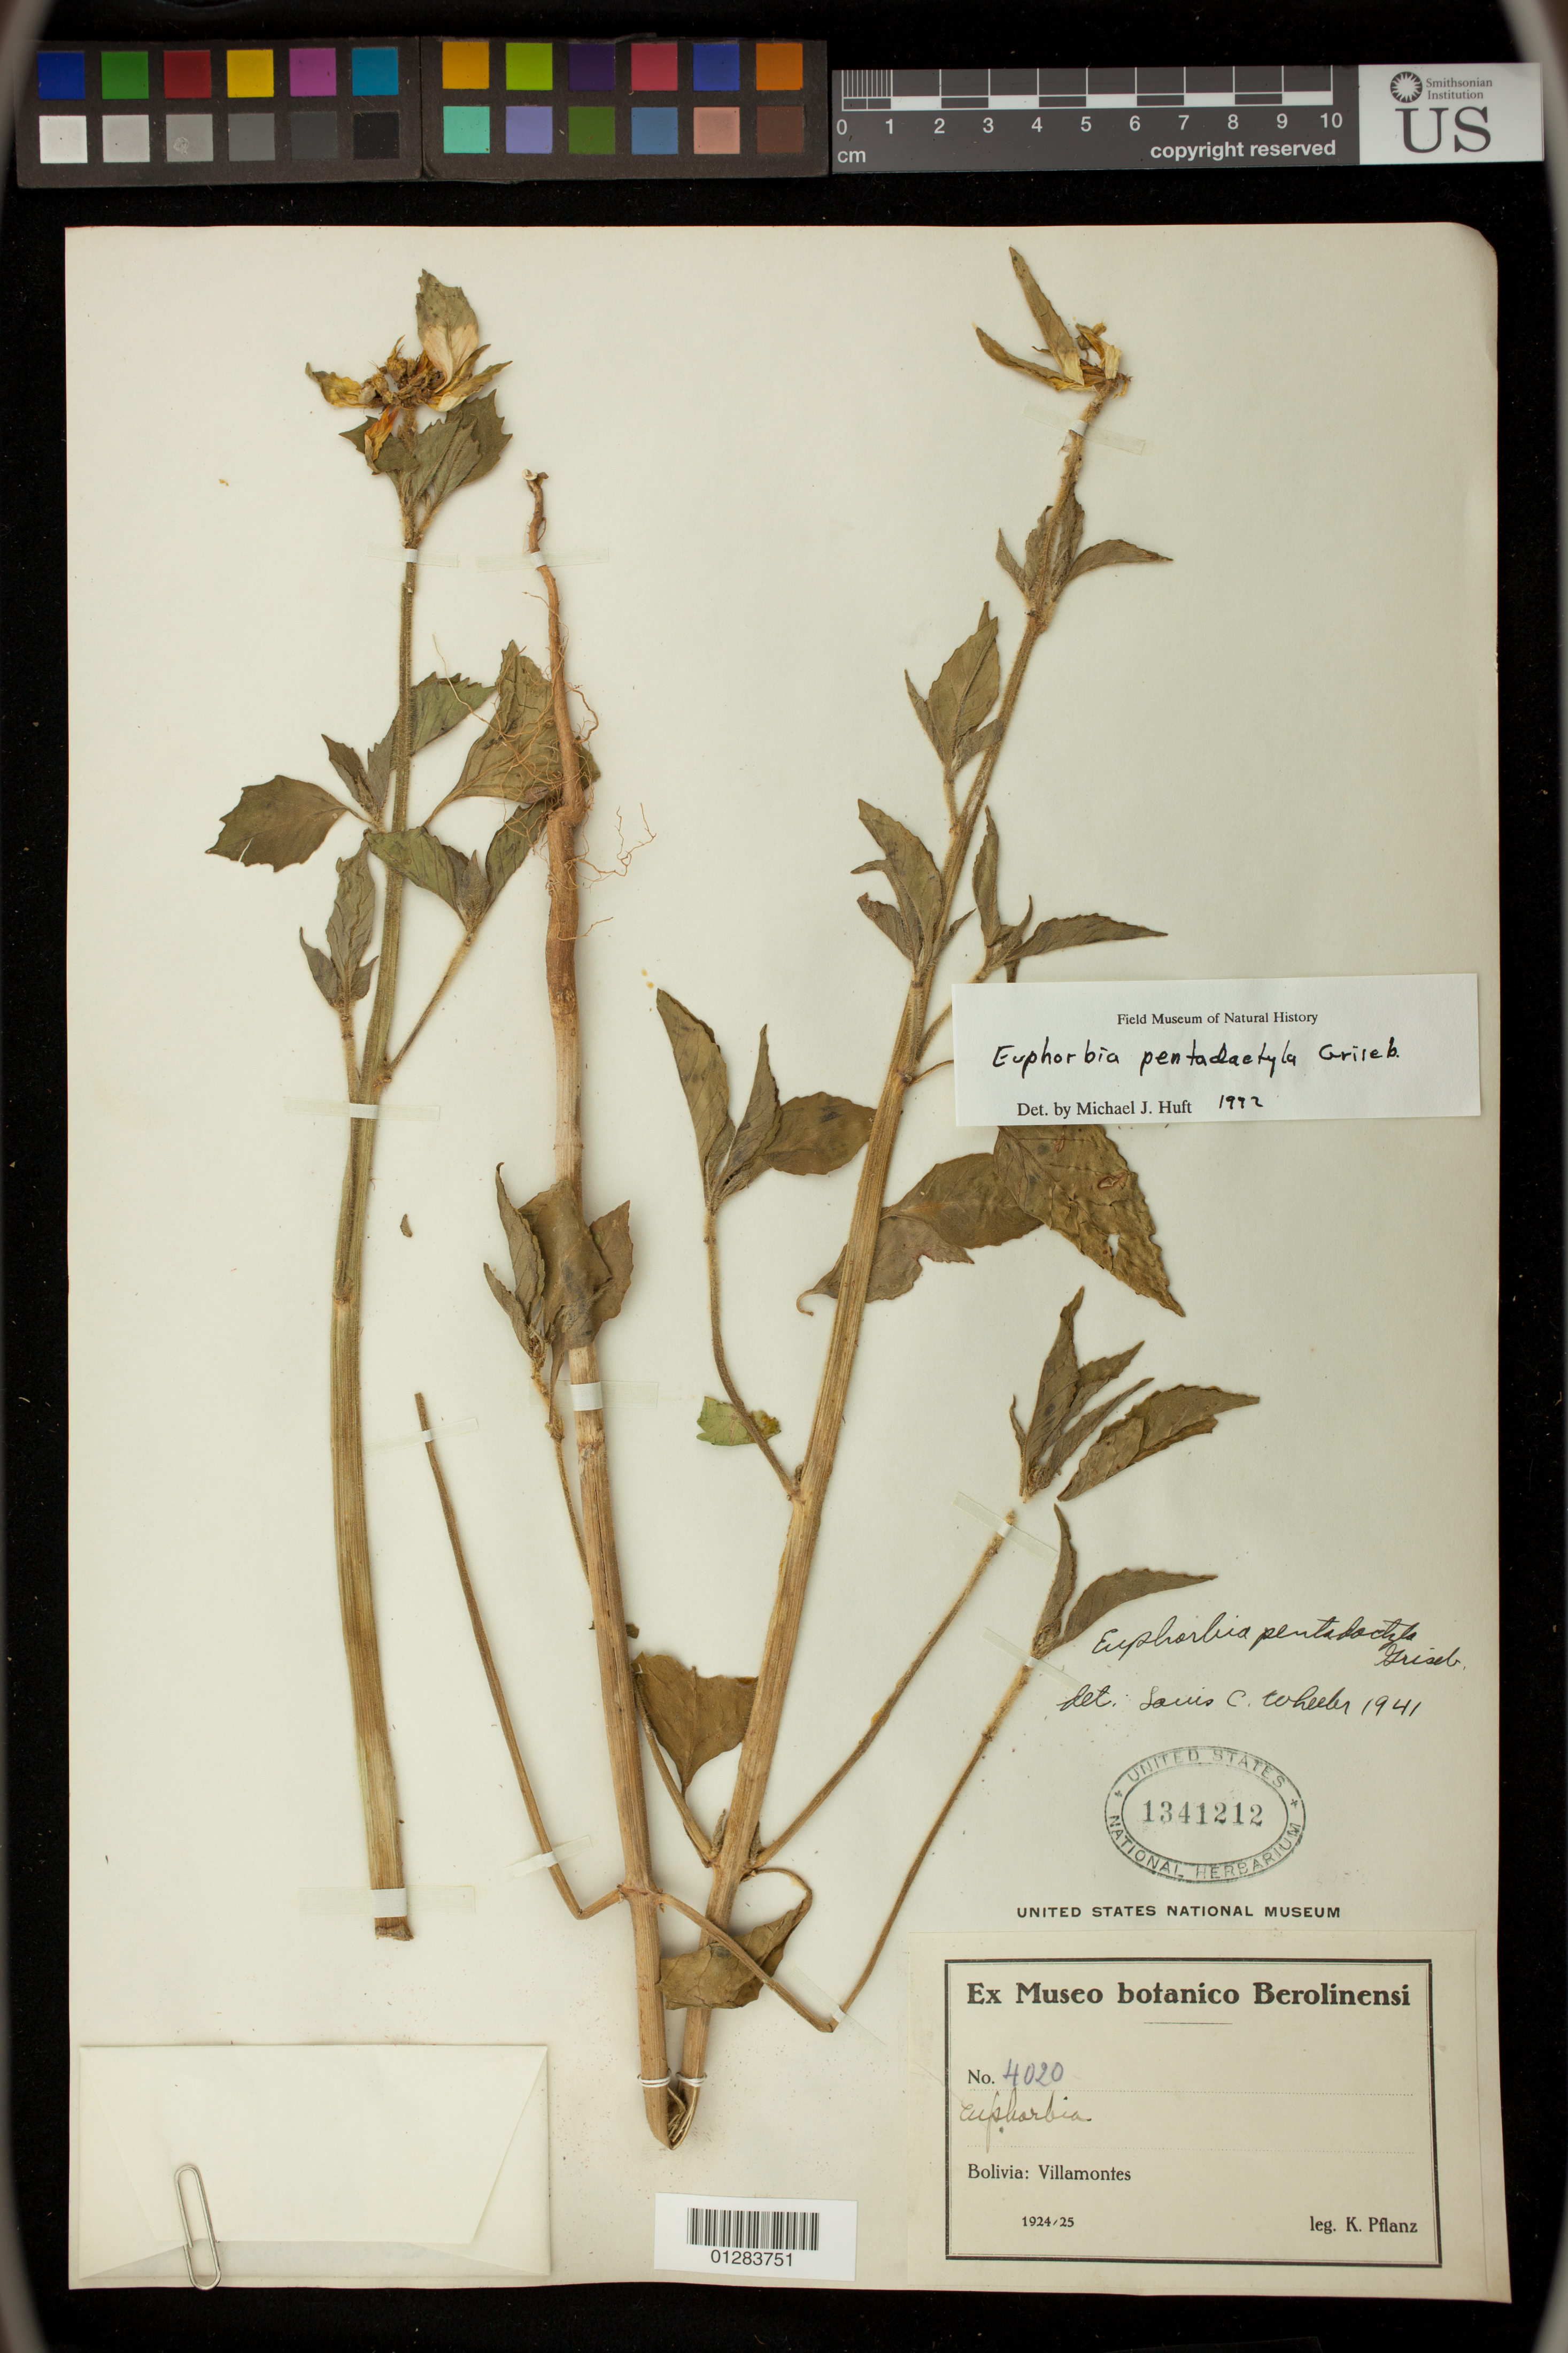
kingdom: Plantae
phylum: Tracheophyta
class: Magnoliopsida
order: Malpighiales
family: Euphorbiaceae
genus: Euphorbia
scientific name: Euphorbia pentadactyla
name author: Griseb.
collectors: K. Pflanz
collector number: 4020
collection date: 1924/1925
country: Bolivia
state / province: Tarija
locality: Villamontes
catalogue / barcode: US 1341212